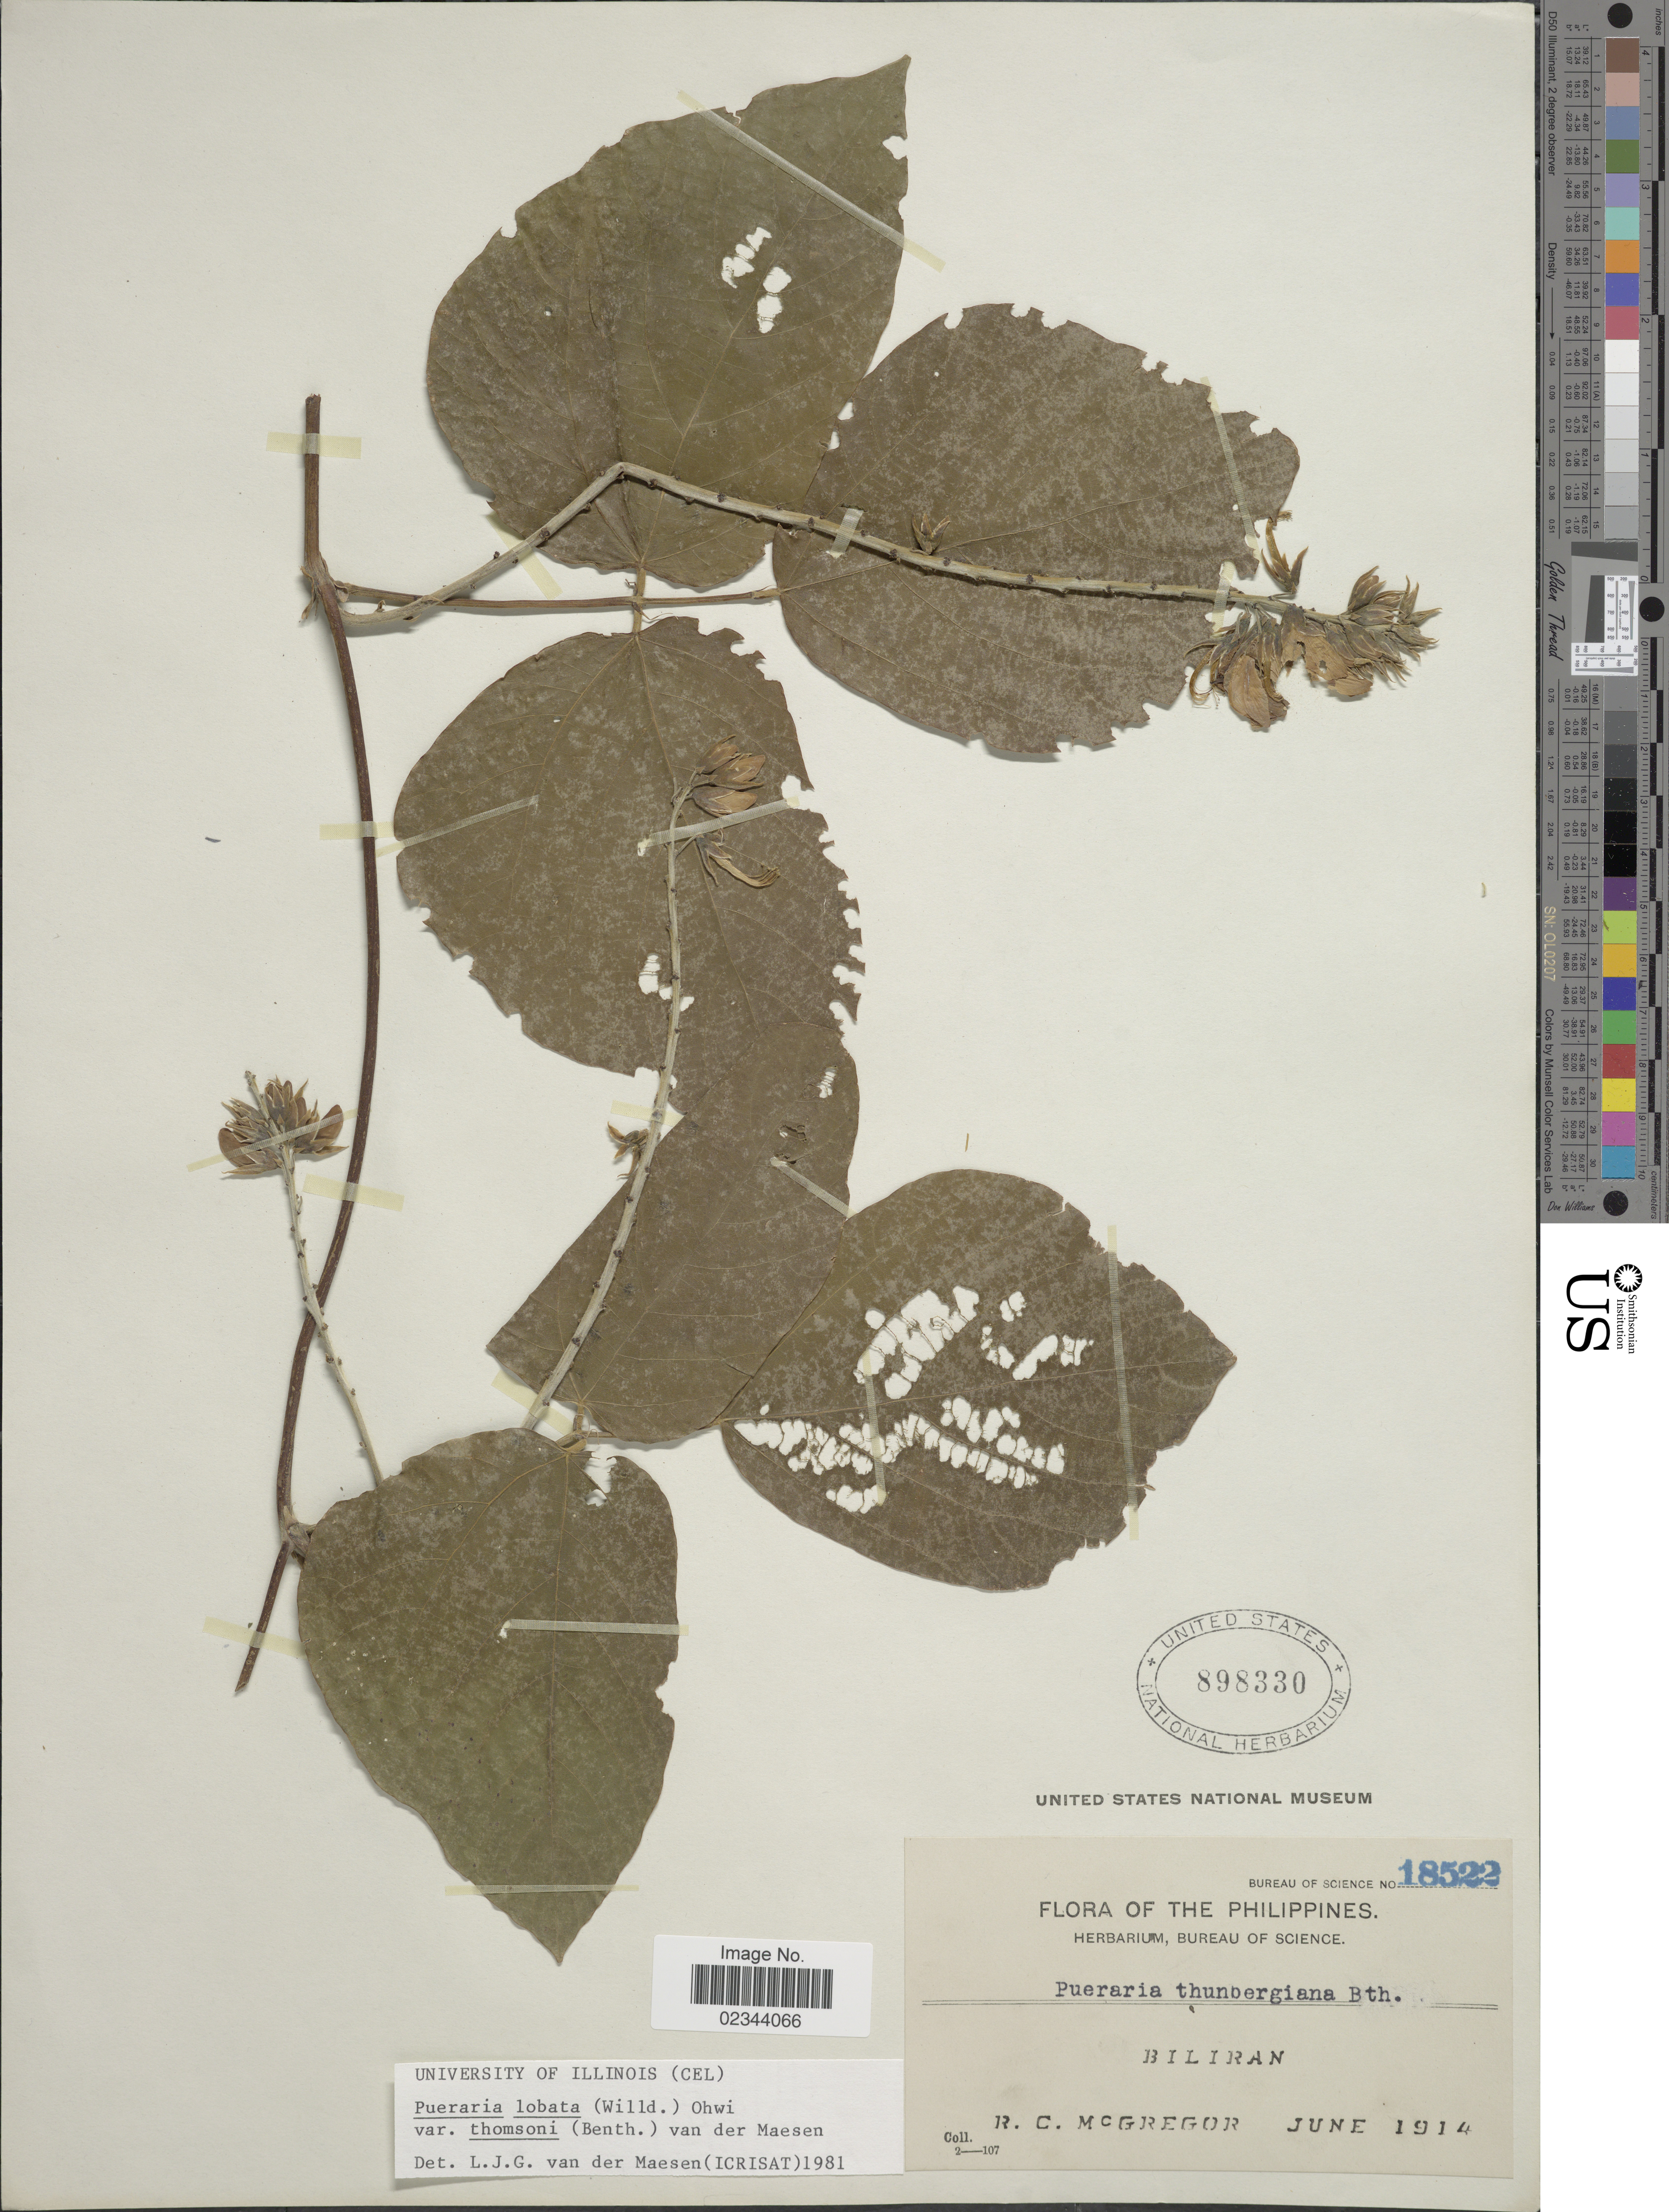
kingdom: Plantae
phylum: Tracheophyta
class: Magnoliopsida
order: Fabales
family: Fabaceae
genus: Pueraria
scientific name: Pueraria lobata var. thomsonii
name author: (Benth.) Maesen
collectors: R. C. McGregor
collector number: Bureau of Science 18522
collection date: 1914-06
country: Philippines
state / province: Eastern Visayas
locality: Biliran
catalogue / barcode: US 898330